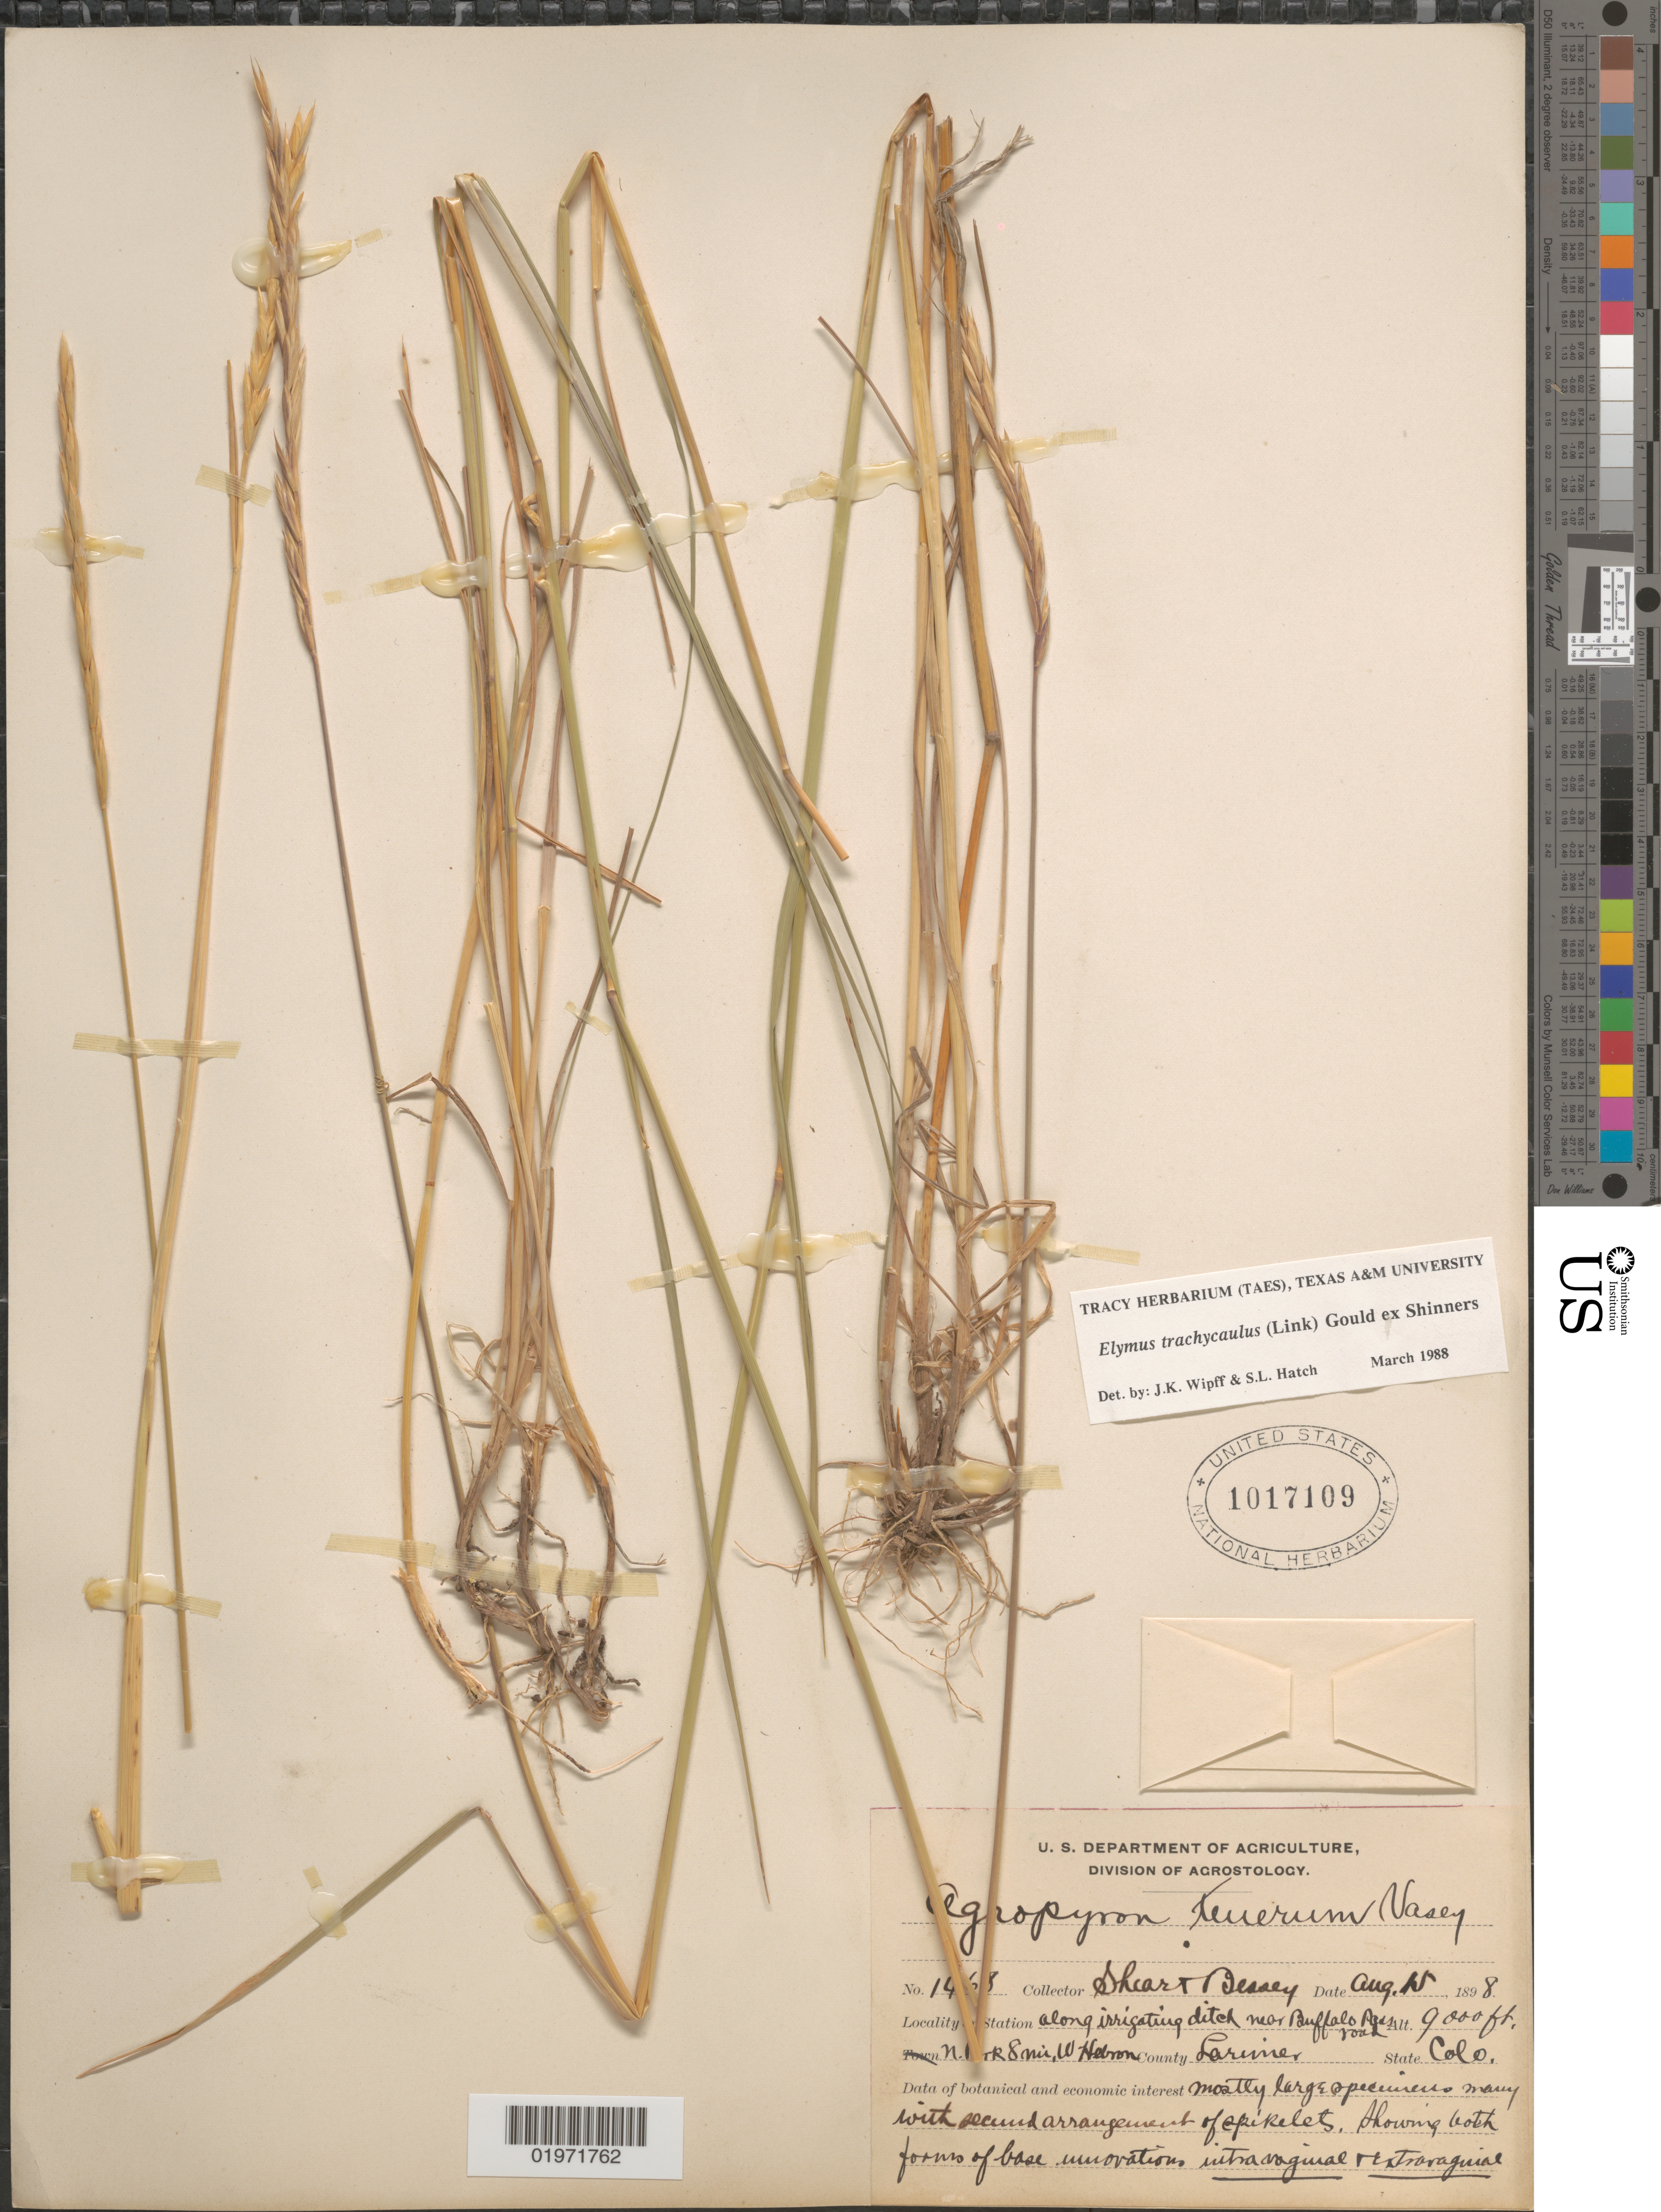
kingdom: Plantae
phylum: Tracheophyta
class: Liliopsida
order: Poales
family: Poaceae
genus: Elymus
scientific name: Elymus trachycaulus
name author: (Link) Gould ex Shinners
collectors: -- Shear & -. Bessey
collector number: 1468*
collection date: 1898-08-15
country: United States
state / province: Colorado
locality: Along irrigating ditch near Buffalo Pass road. N. fork 8 mi. W Hebron. County Larimer.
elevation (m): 2743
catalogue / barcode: US 1017109